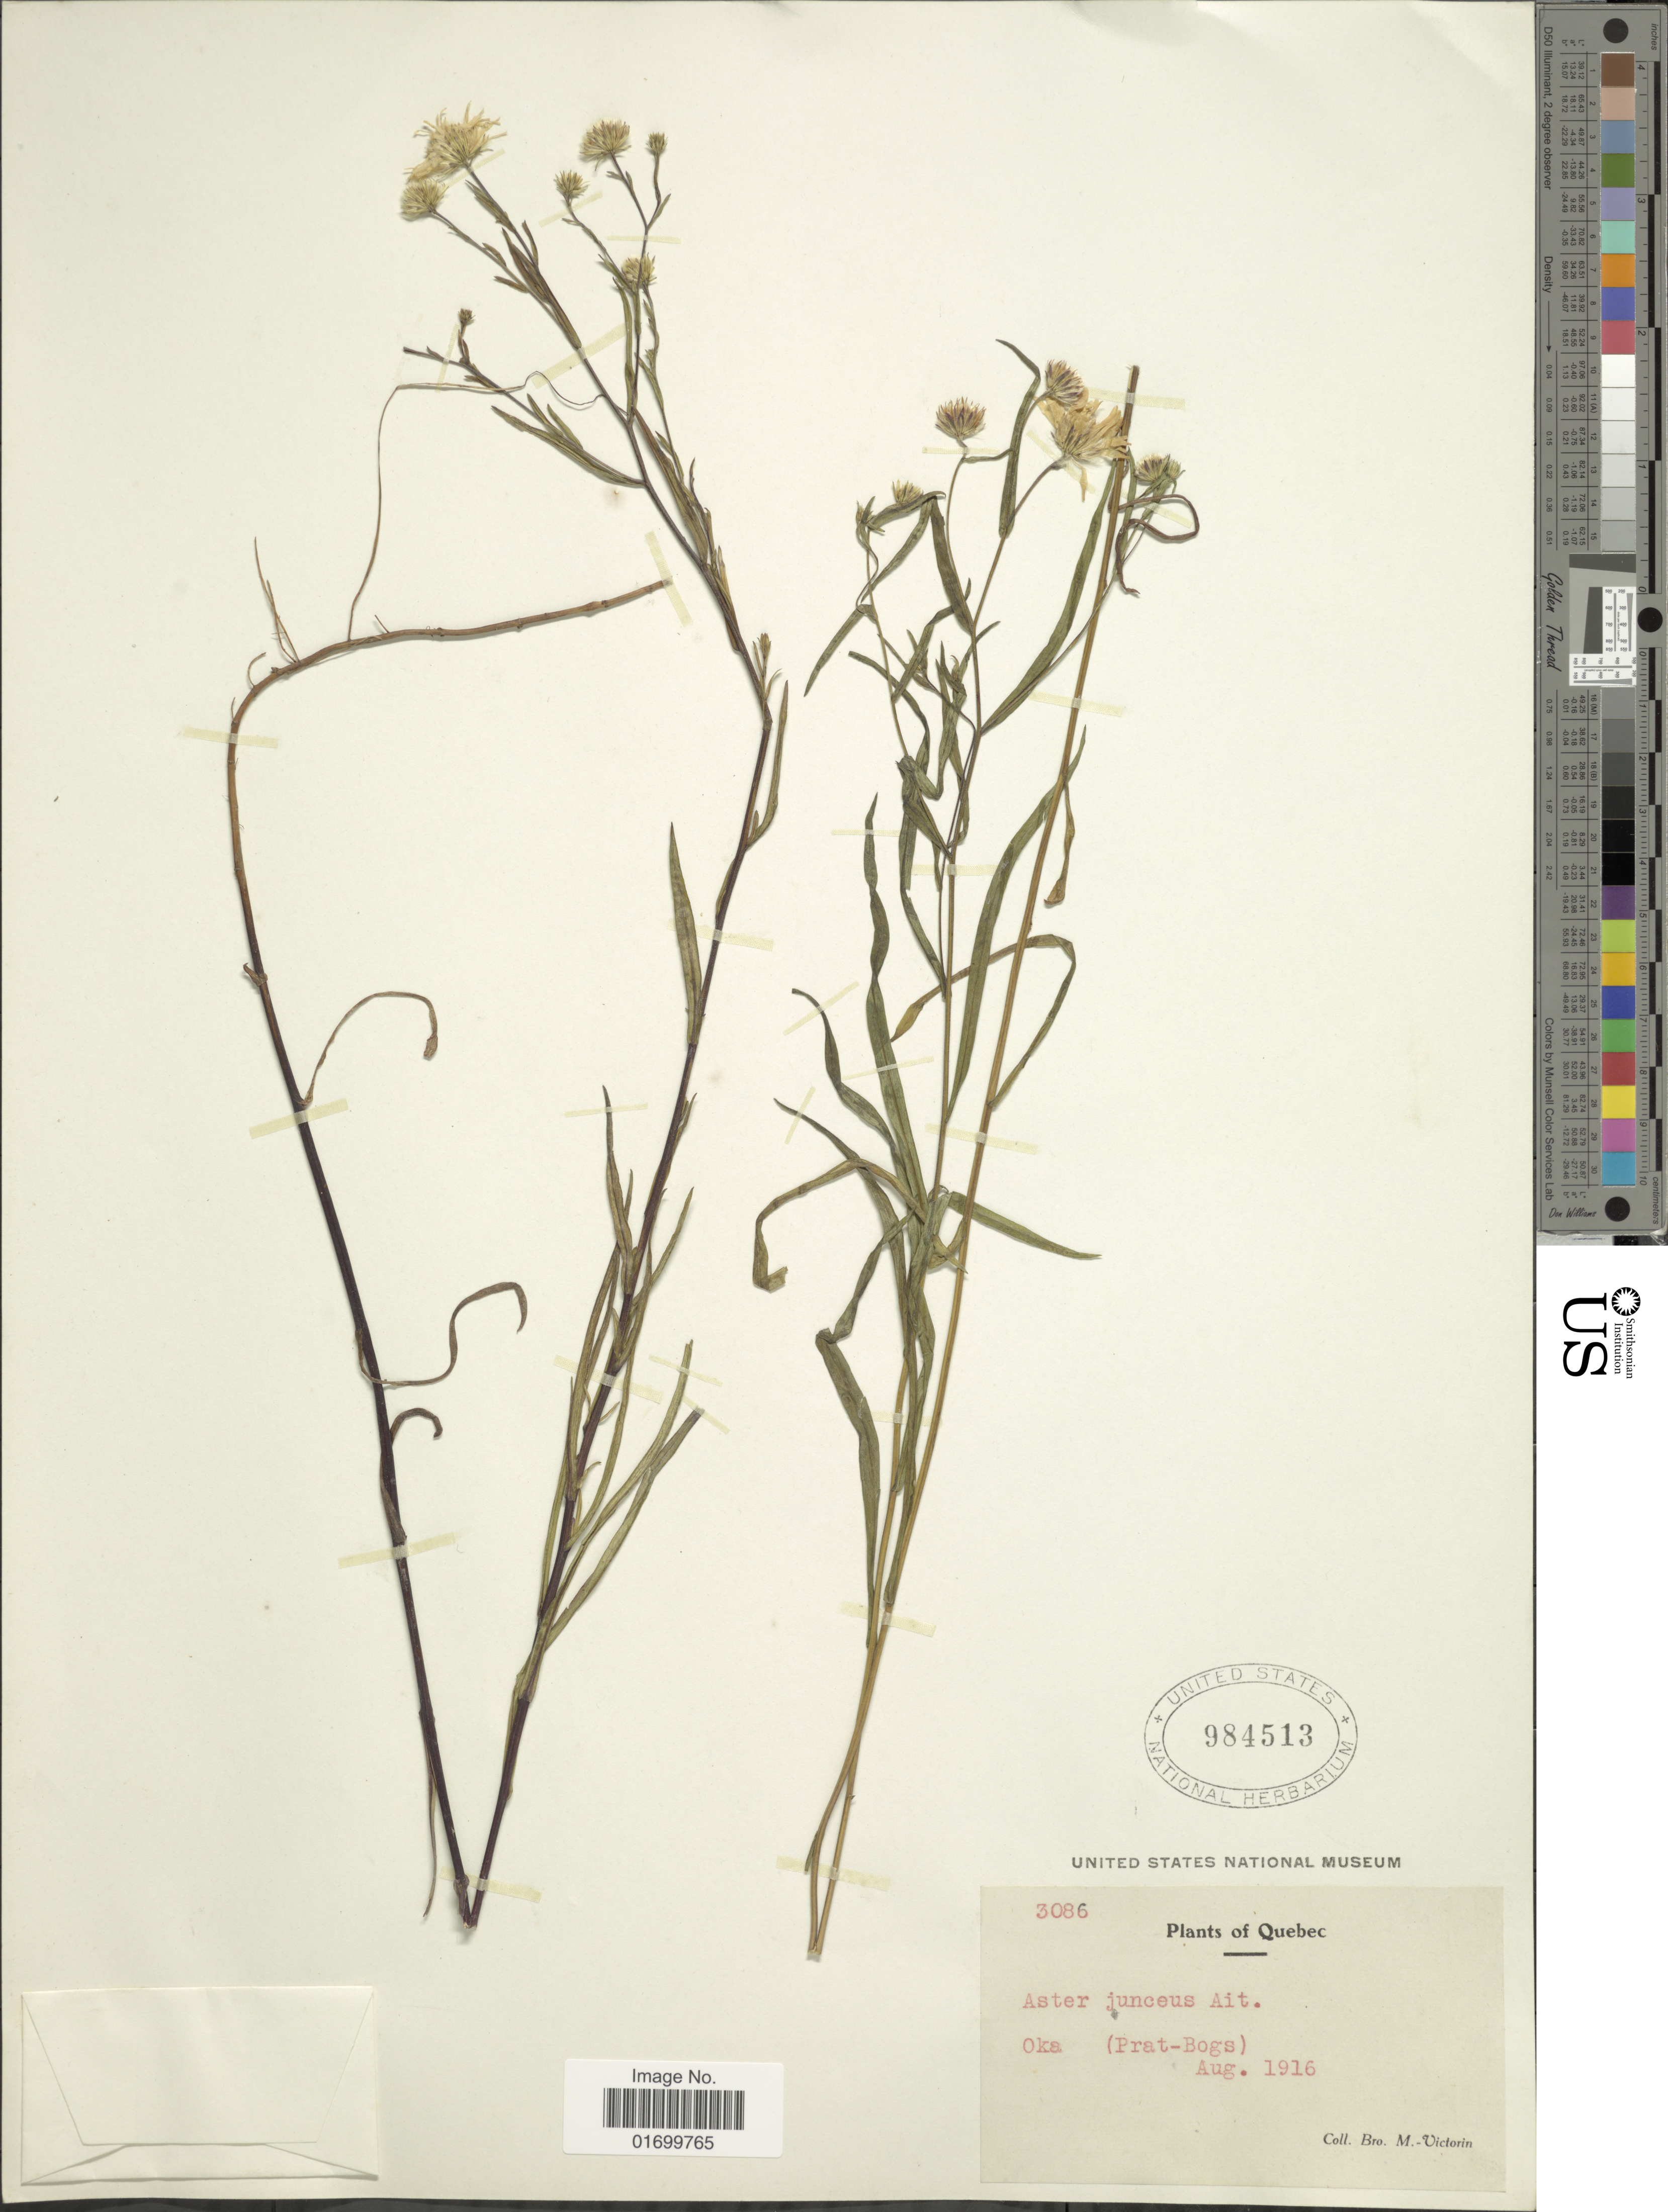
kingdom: Plantae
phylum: Tracheophyta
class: Magnoliopsida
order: Asterales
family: Asteraceae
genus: Symphyotrichum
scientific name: Symphyotrichum boreale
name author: (Torr. & A. Gray) Á. Löve & D. Löve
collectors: Fr. Marie-Victorin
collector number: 3086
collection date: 1916-08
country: Canada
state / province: Quebec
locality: Oka (Prat-Bogs).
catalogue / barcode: US 984513